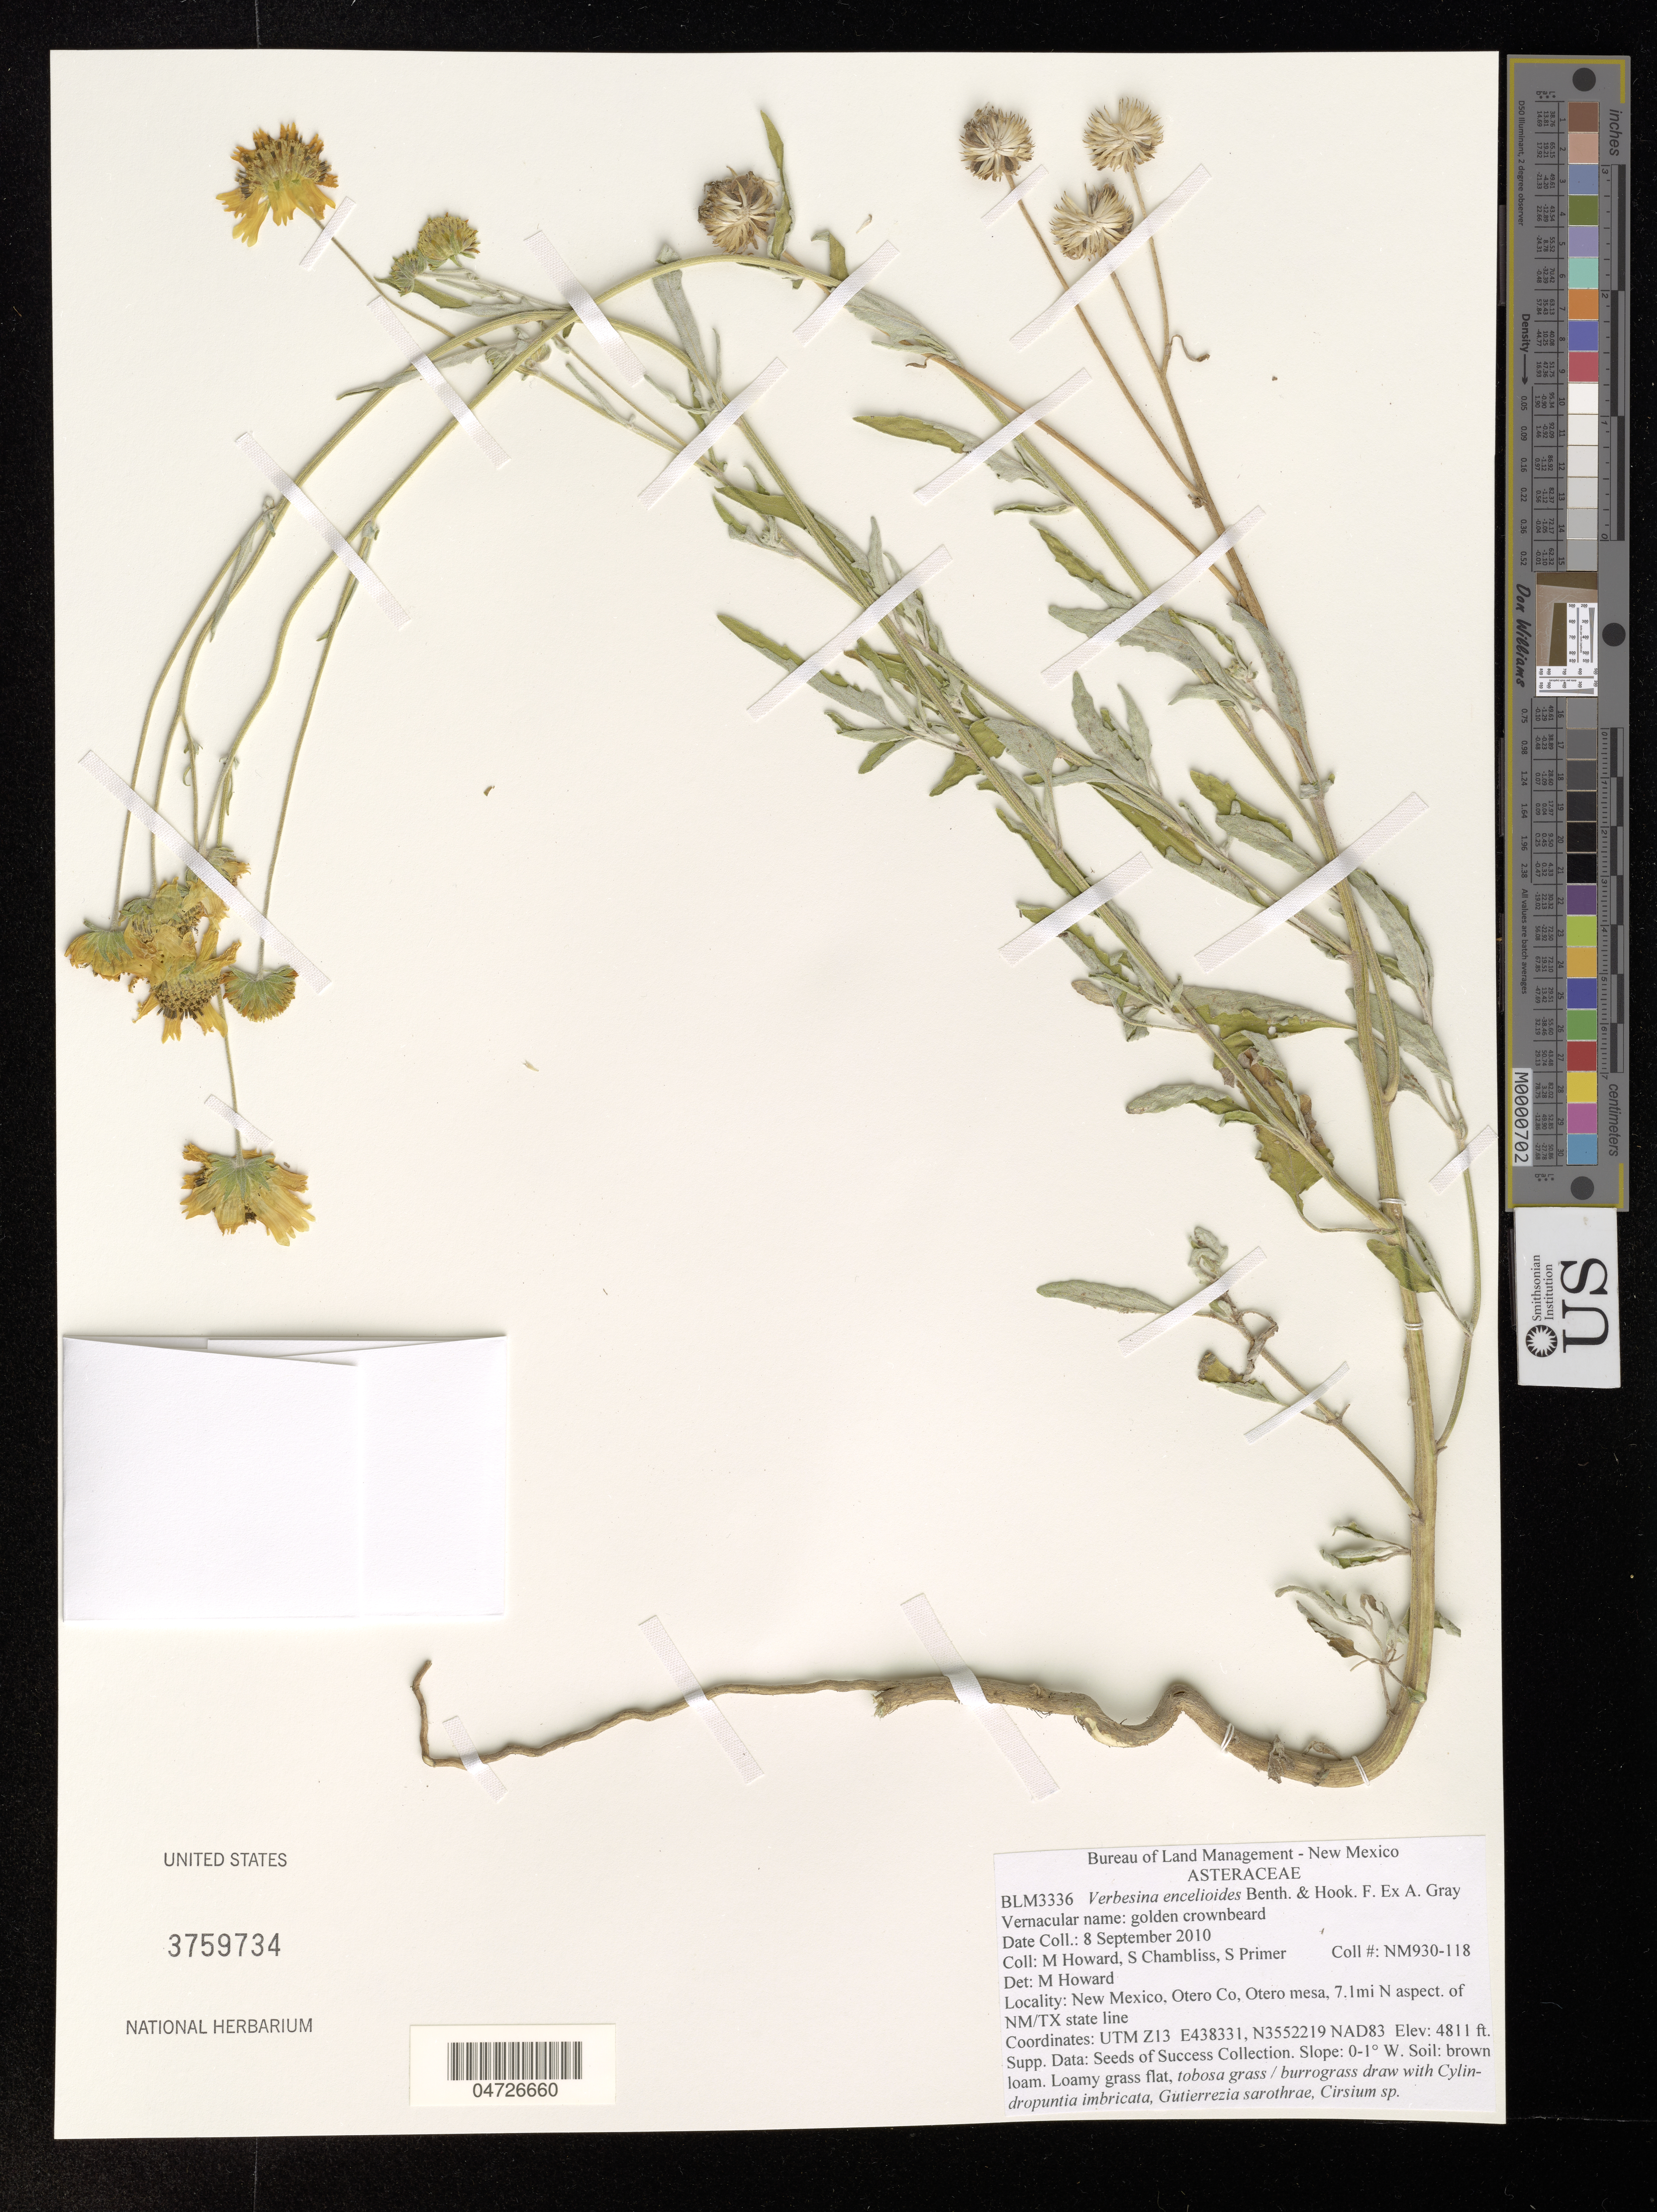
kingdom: Plantae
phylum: Tracheophyta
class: Magnoliopsida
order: Asterales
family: Asteraceae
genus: Verbesina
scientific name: Verbesina encelioides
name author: (Cav.) Benth. & Hook. ex A. Gray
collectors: M. Howard, S. Chambliss & S. Primer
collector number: NM930-118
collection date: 2010-09-08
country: United States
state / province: New Mexico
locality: Otero Co, Otero mesa, 7.1mi N aspect. of N</TX state line.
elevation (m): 1466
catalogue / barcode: US 3759734